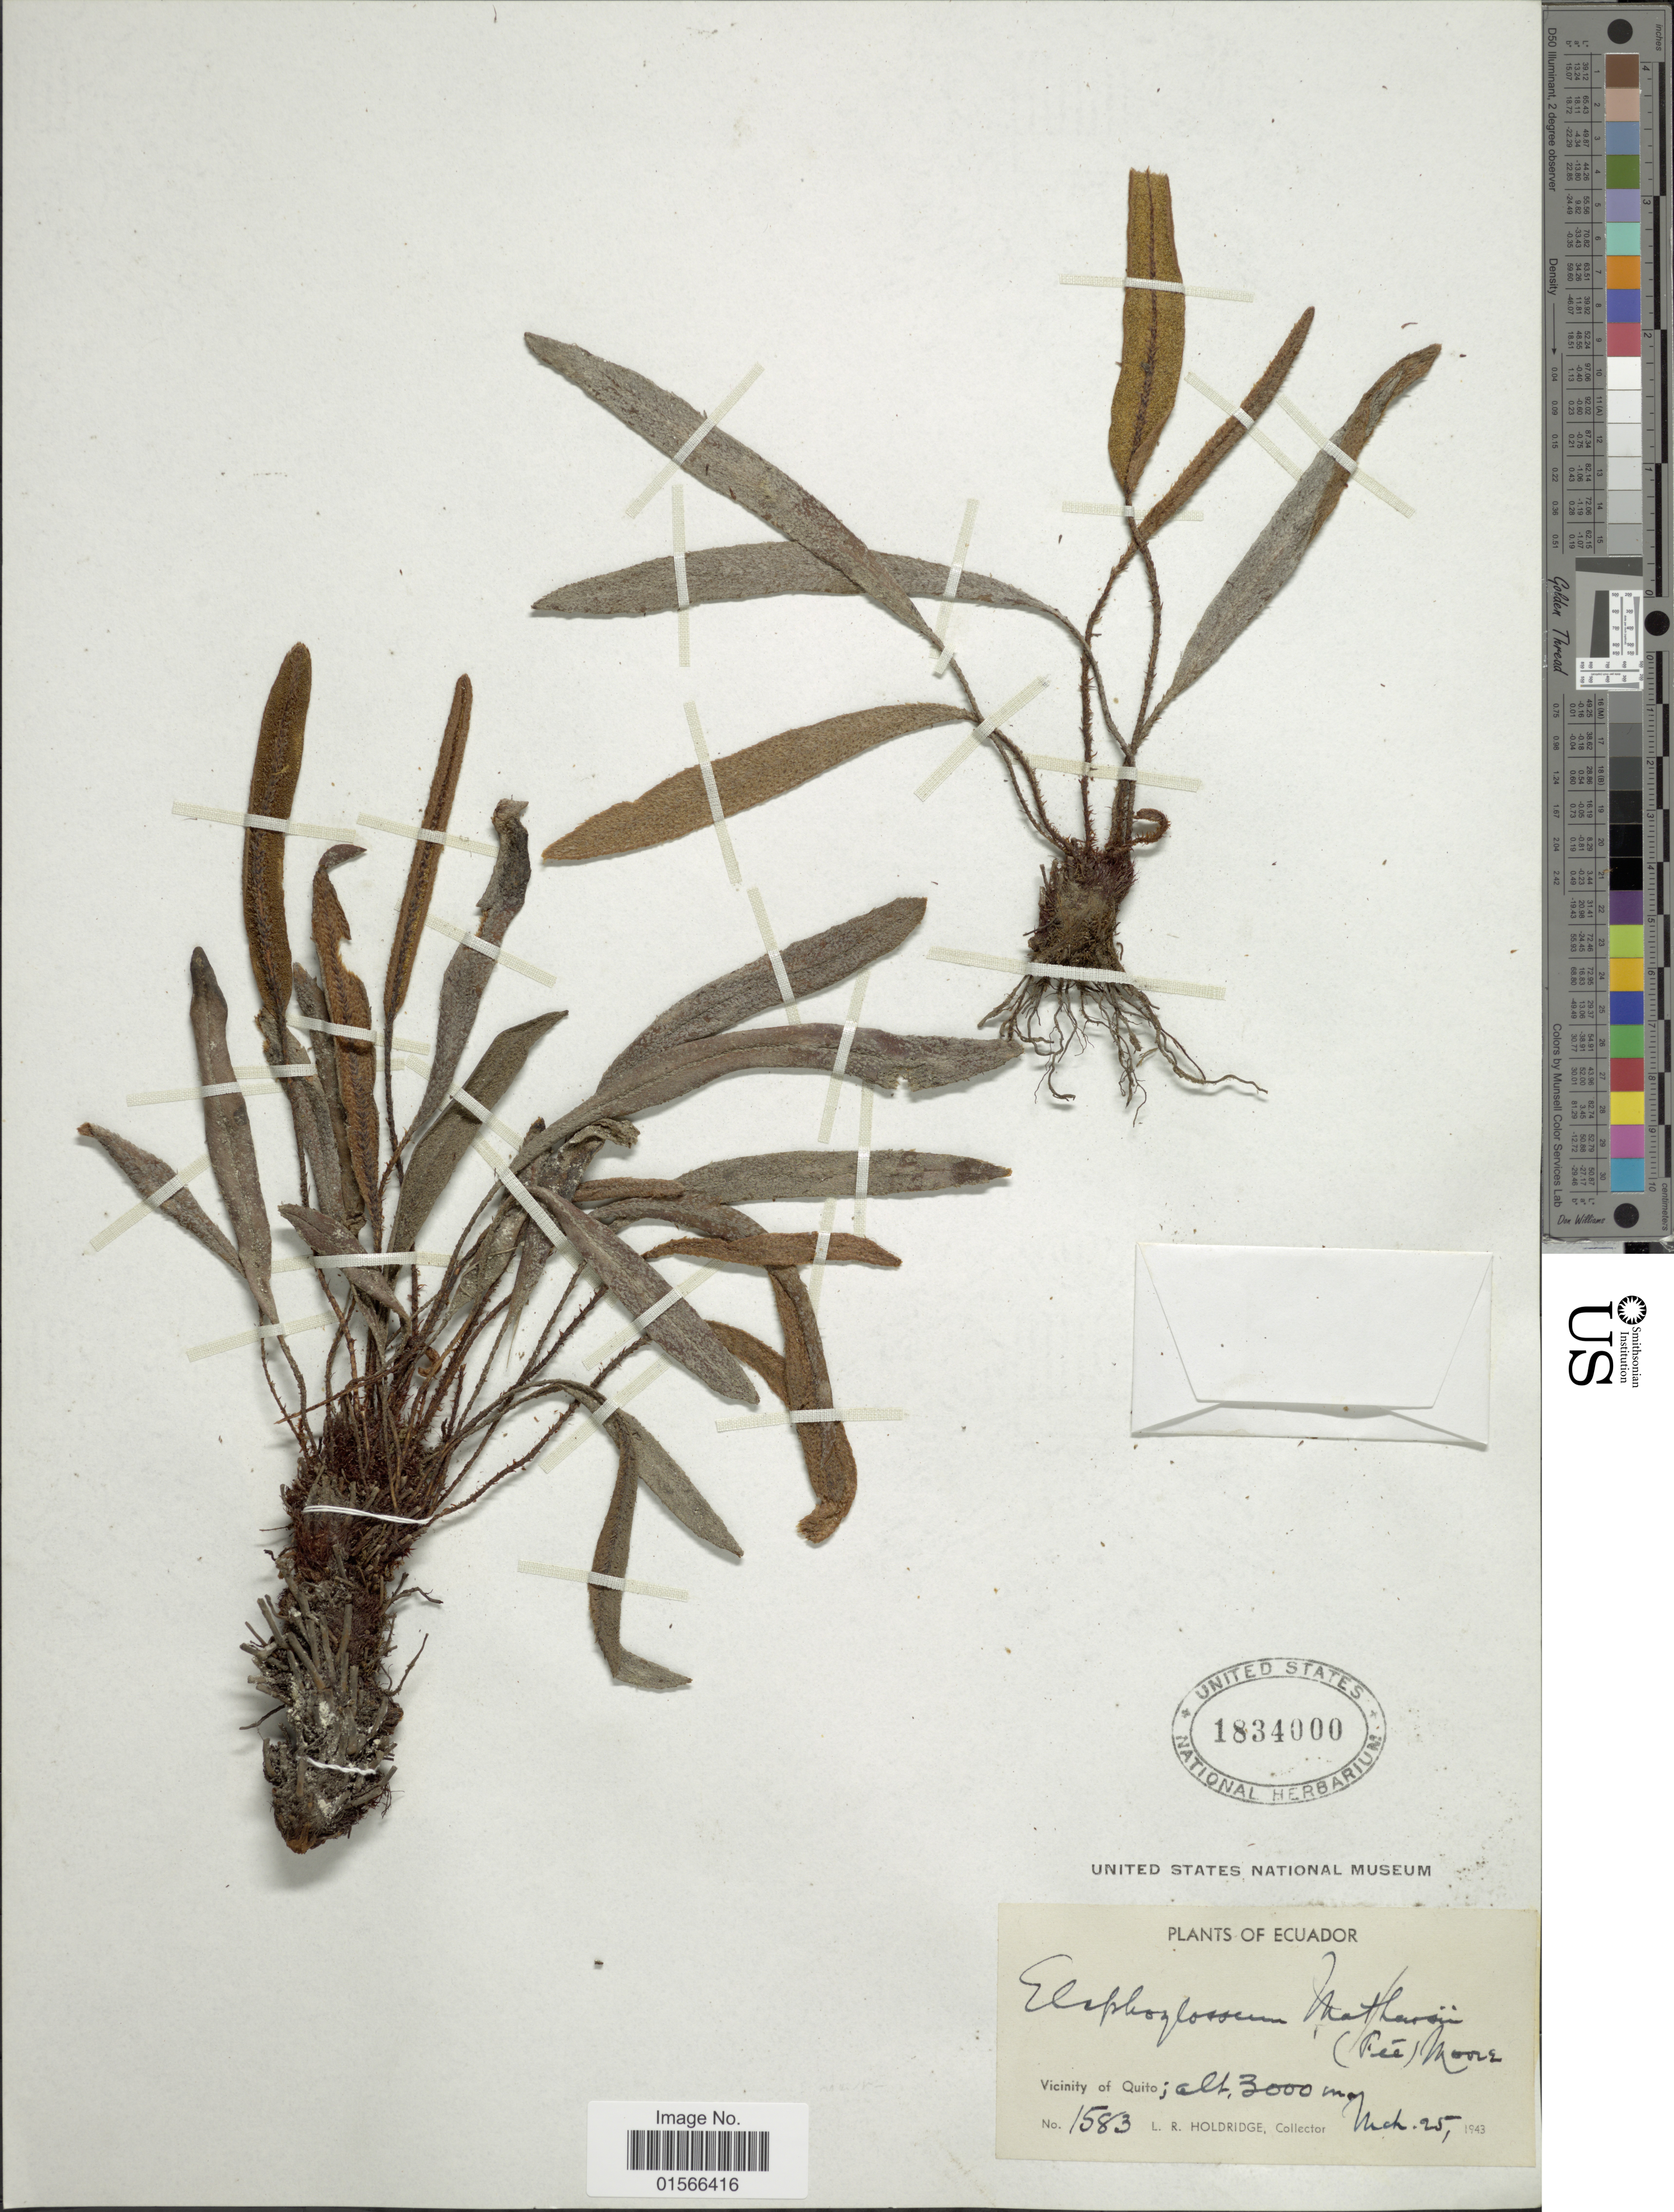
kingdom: Plantae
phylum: Tracheophyta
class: Polypodiopsida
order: Polypodiales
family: Dryopteridaceae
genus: Elaphoglossum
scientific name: Elaphoglossum dombeyanum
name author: (Fée) T.B. Moore & Houlston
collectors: L. Holdridge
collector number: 1583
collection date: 1943-03-25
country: Ecuador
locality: Vicinity of Quito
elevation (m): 3000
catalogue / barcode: US 1834000